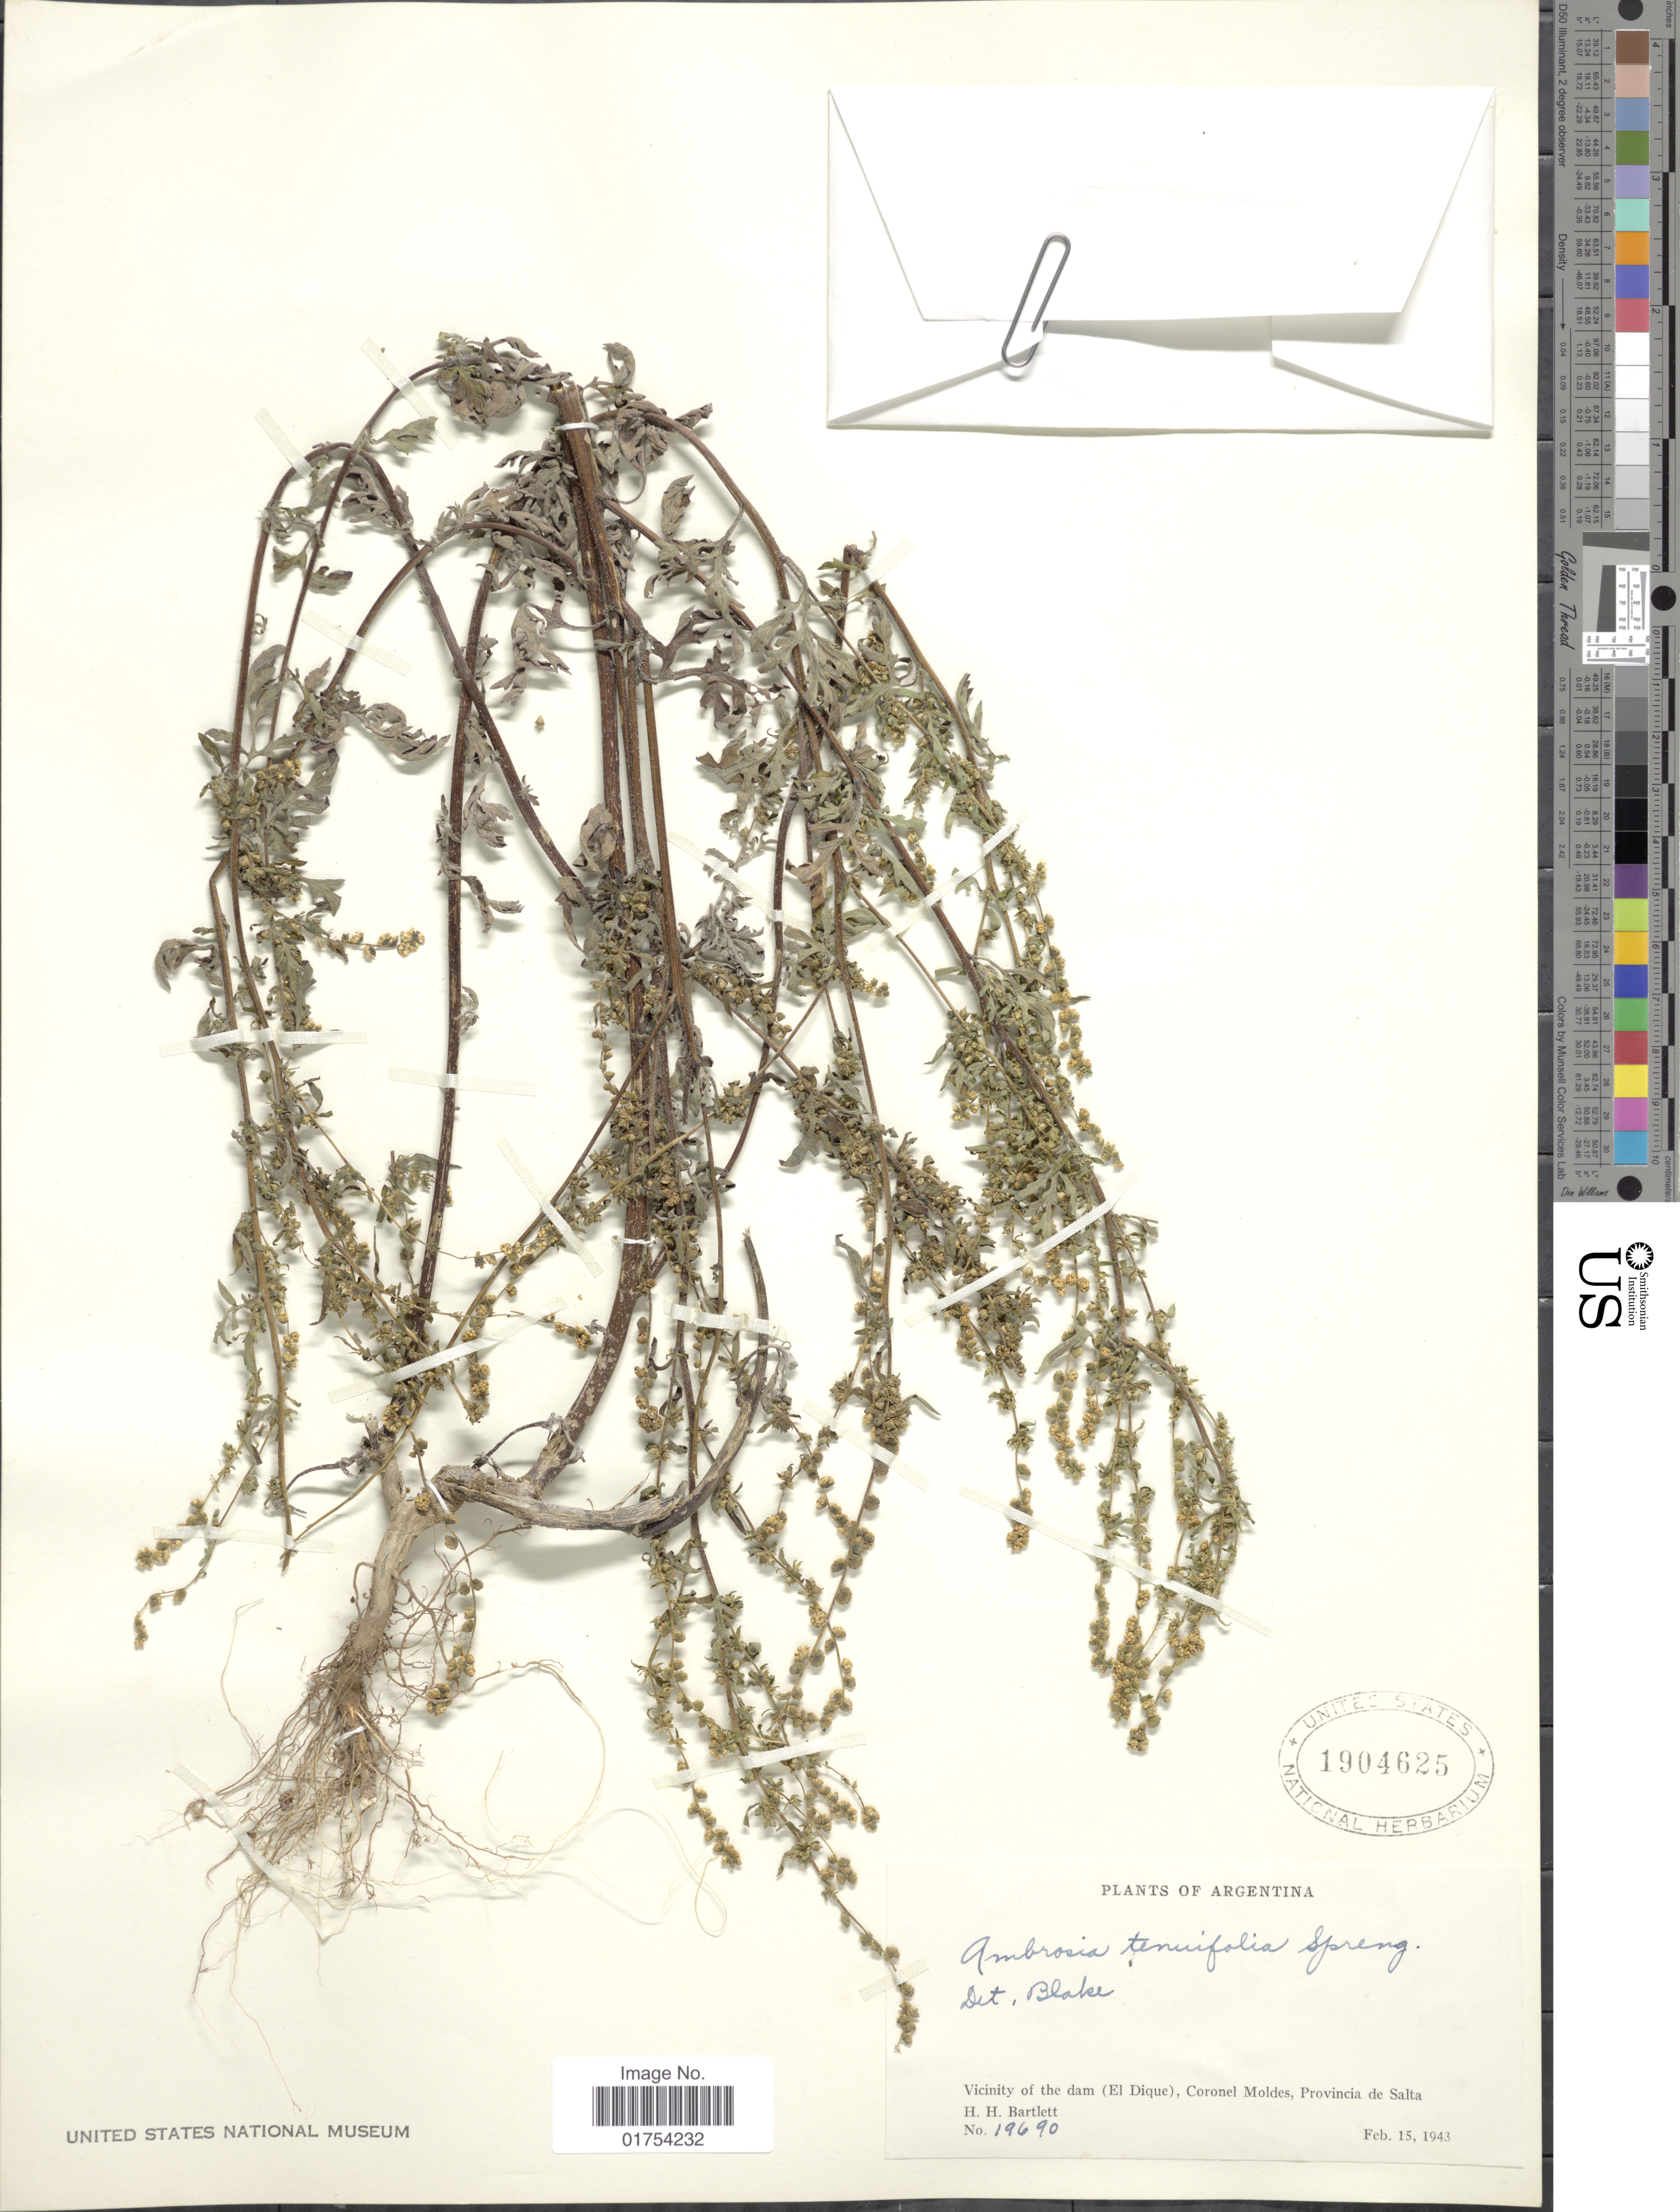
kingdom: Plantae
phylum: Tracheophyta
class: Magnoliopsida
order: Asterales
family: Asteraceae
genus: Ambrosia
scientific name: Ambrosia tenuifolia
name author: Spreng.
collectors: H. H. Bartlett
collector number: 19690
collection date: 1943-02-15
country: Argentina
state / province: Salta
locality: Vicinity of the dam (El Dique), Coronel Moldes, Provincia de Salta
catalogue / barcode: US 1904625